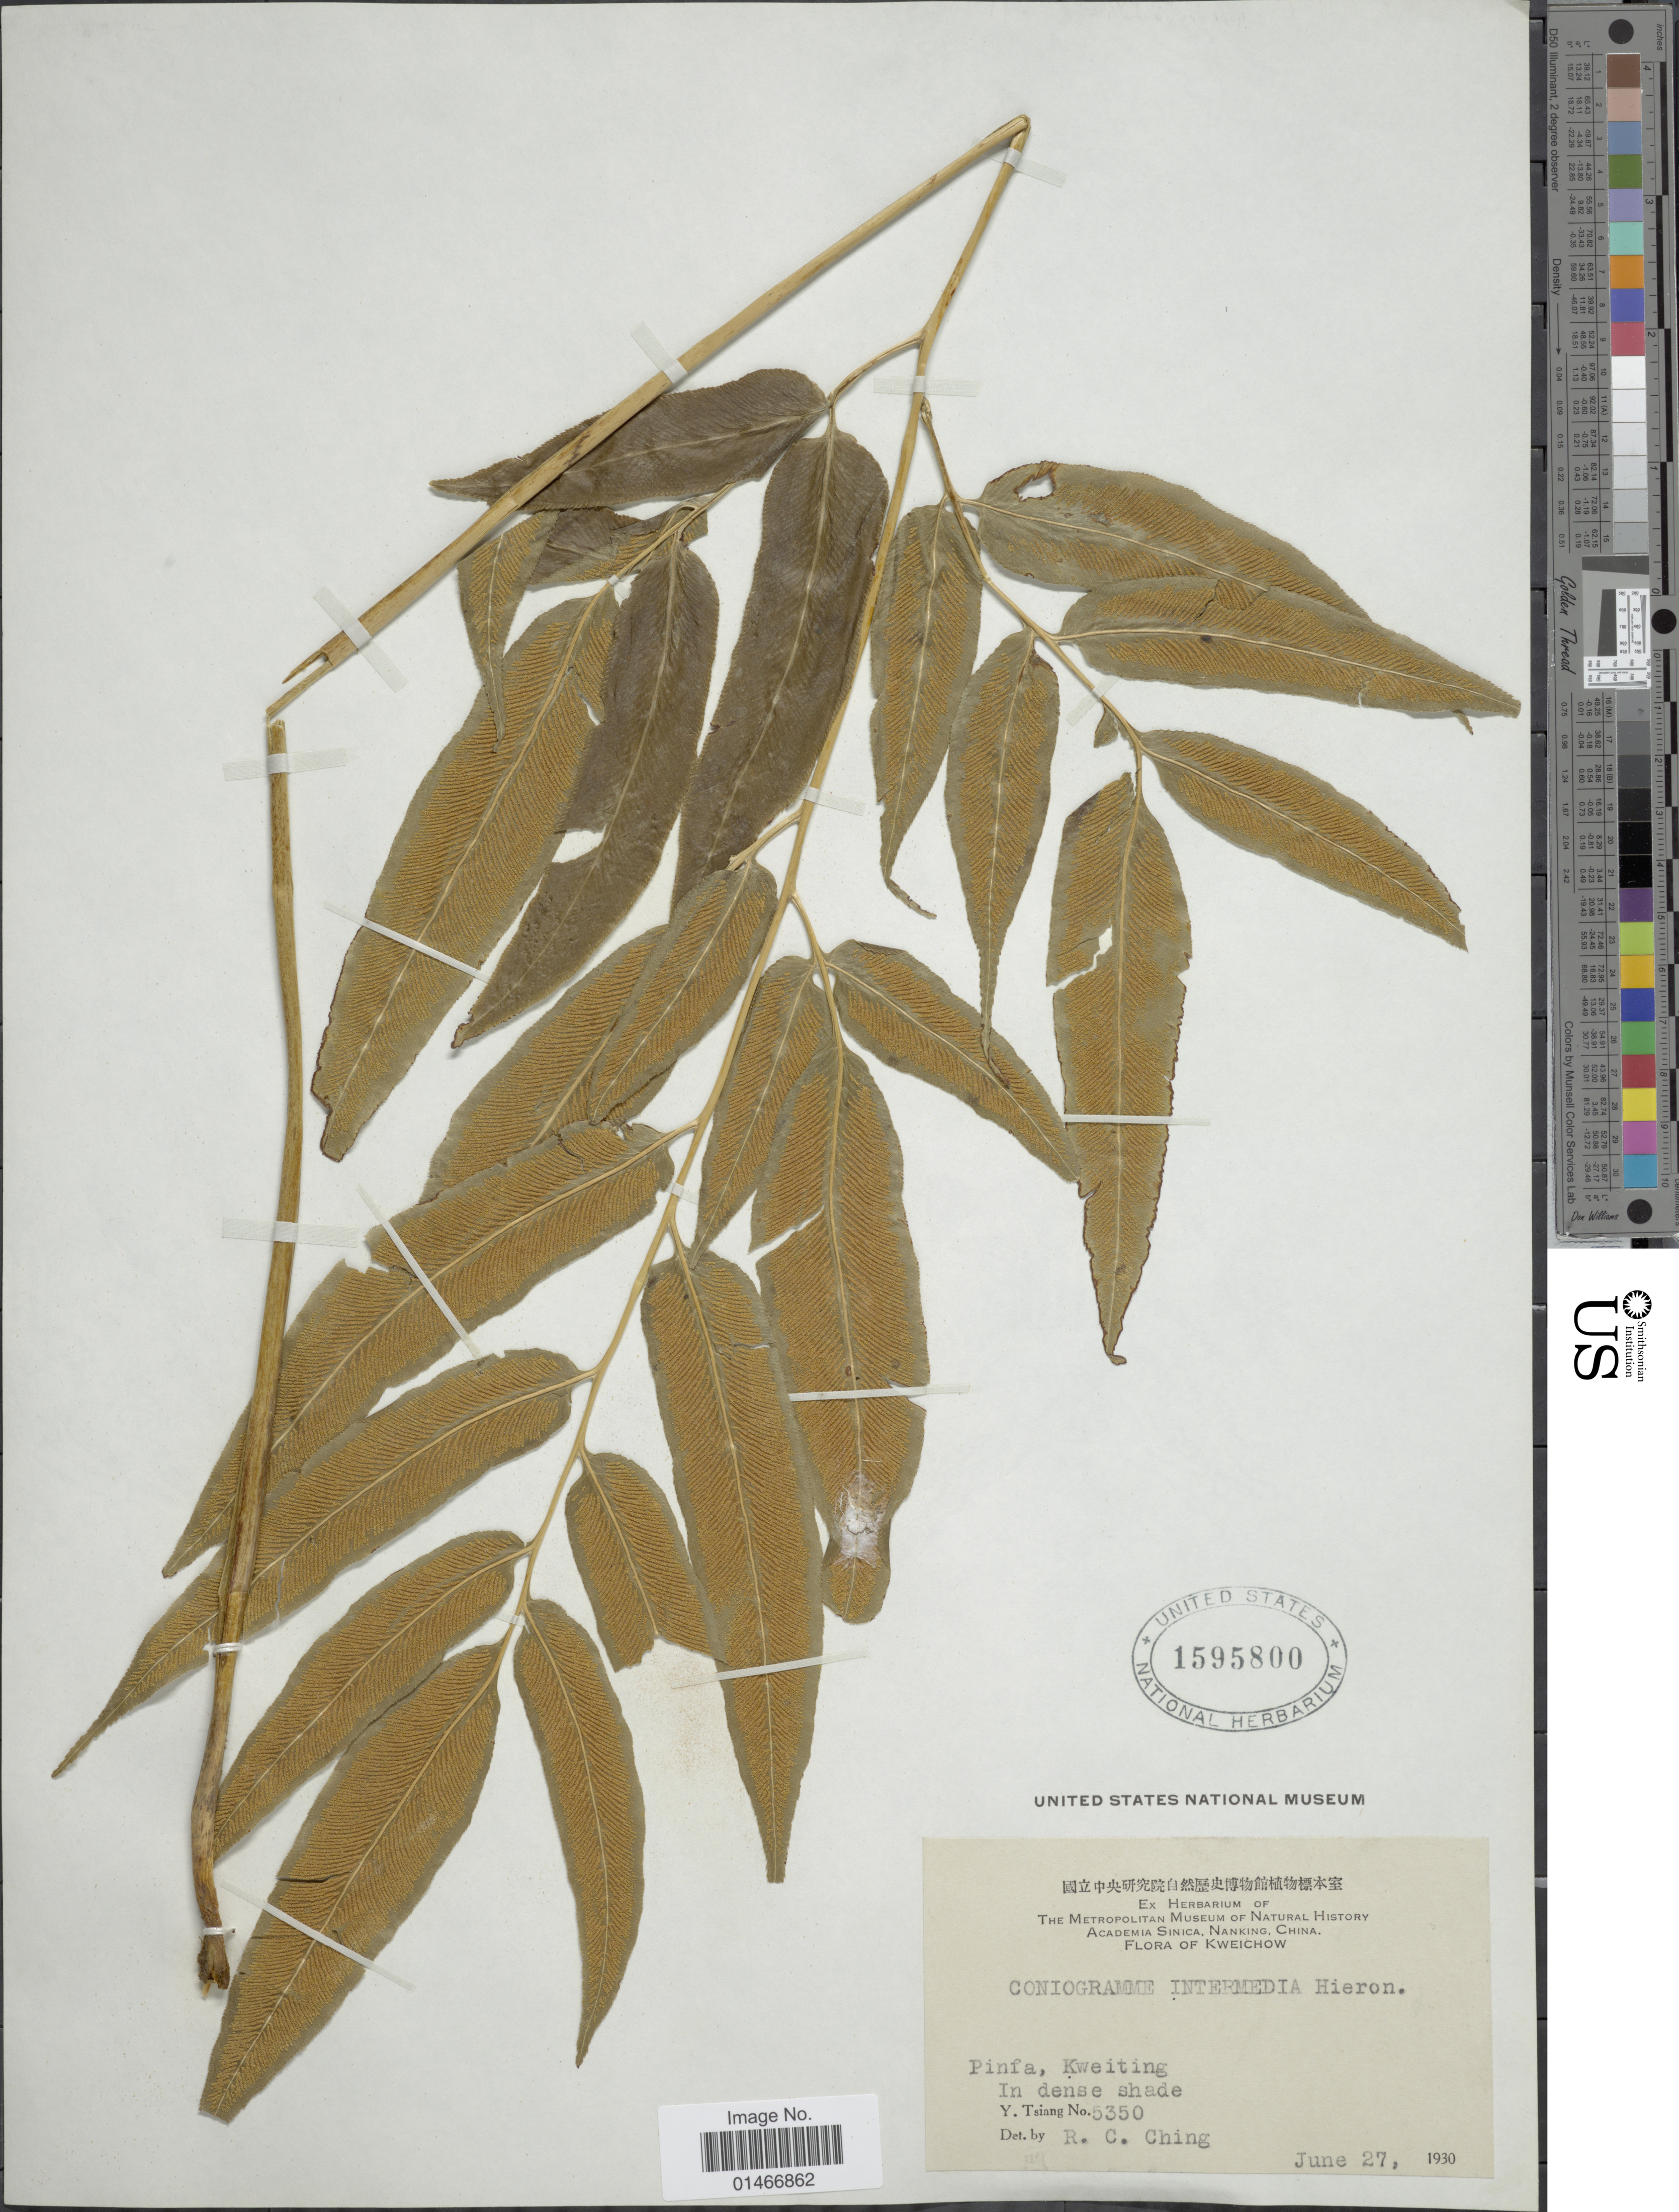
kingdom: Plantae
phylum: Tracheophyta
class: Polypodiopsida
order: Polypodiales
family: Pteridaceae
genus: Coniogramme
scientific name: Coniogramme intermedia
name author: Hieron.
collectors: Y. Tsiang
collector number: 5350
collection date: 1930-06-27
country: China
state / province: Guizhou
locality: Kweichow. Pinfa, Kweiting. In dense shade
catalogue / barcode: US 1595800